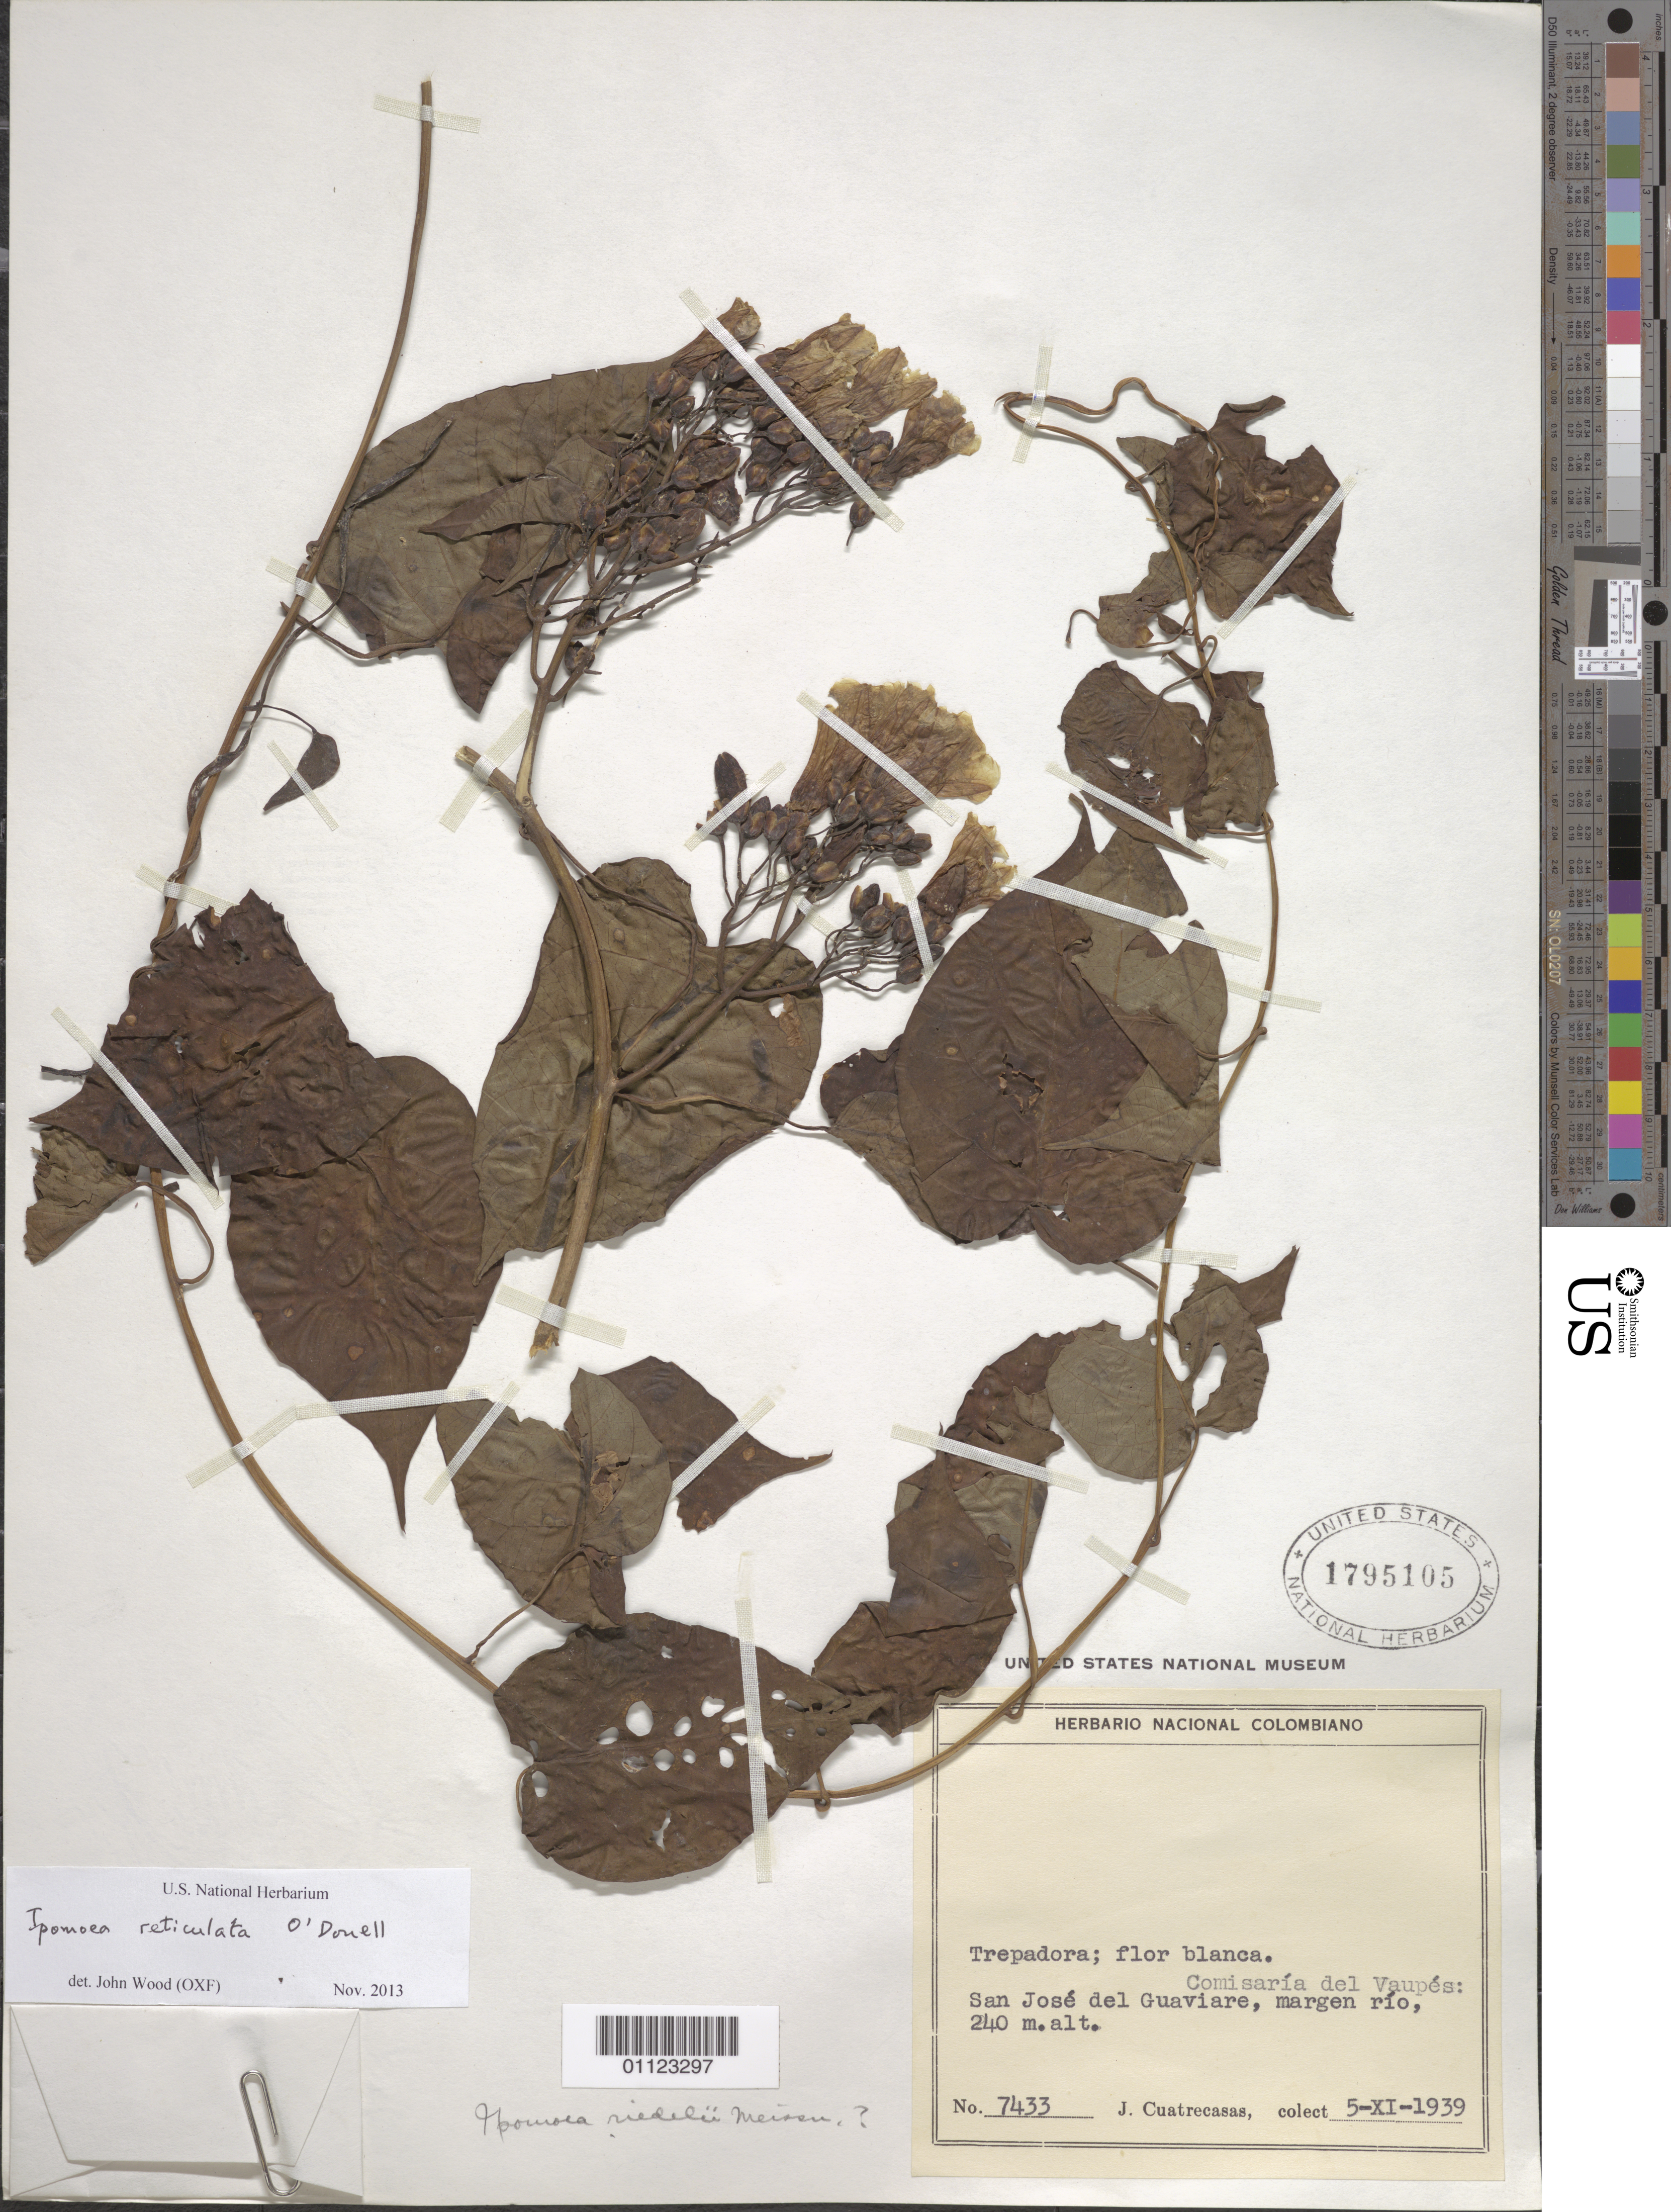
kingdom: Plantae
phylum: Tracheophyta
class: Magnoliopsida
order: Solanales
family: Convolvulaceae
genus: Ipomoea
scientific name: Ipomoea reticulata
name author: O'Donell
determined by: Wood, J. R. I.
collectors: J. Cuatrecasas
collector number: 7433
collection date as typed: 05 Nov 1939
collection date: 1939-11-05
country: Colombia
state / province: Vaupés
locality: San José del Guaviare, margen río.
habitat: Margen río.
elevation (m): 240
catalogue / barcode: US 1795105